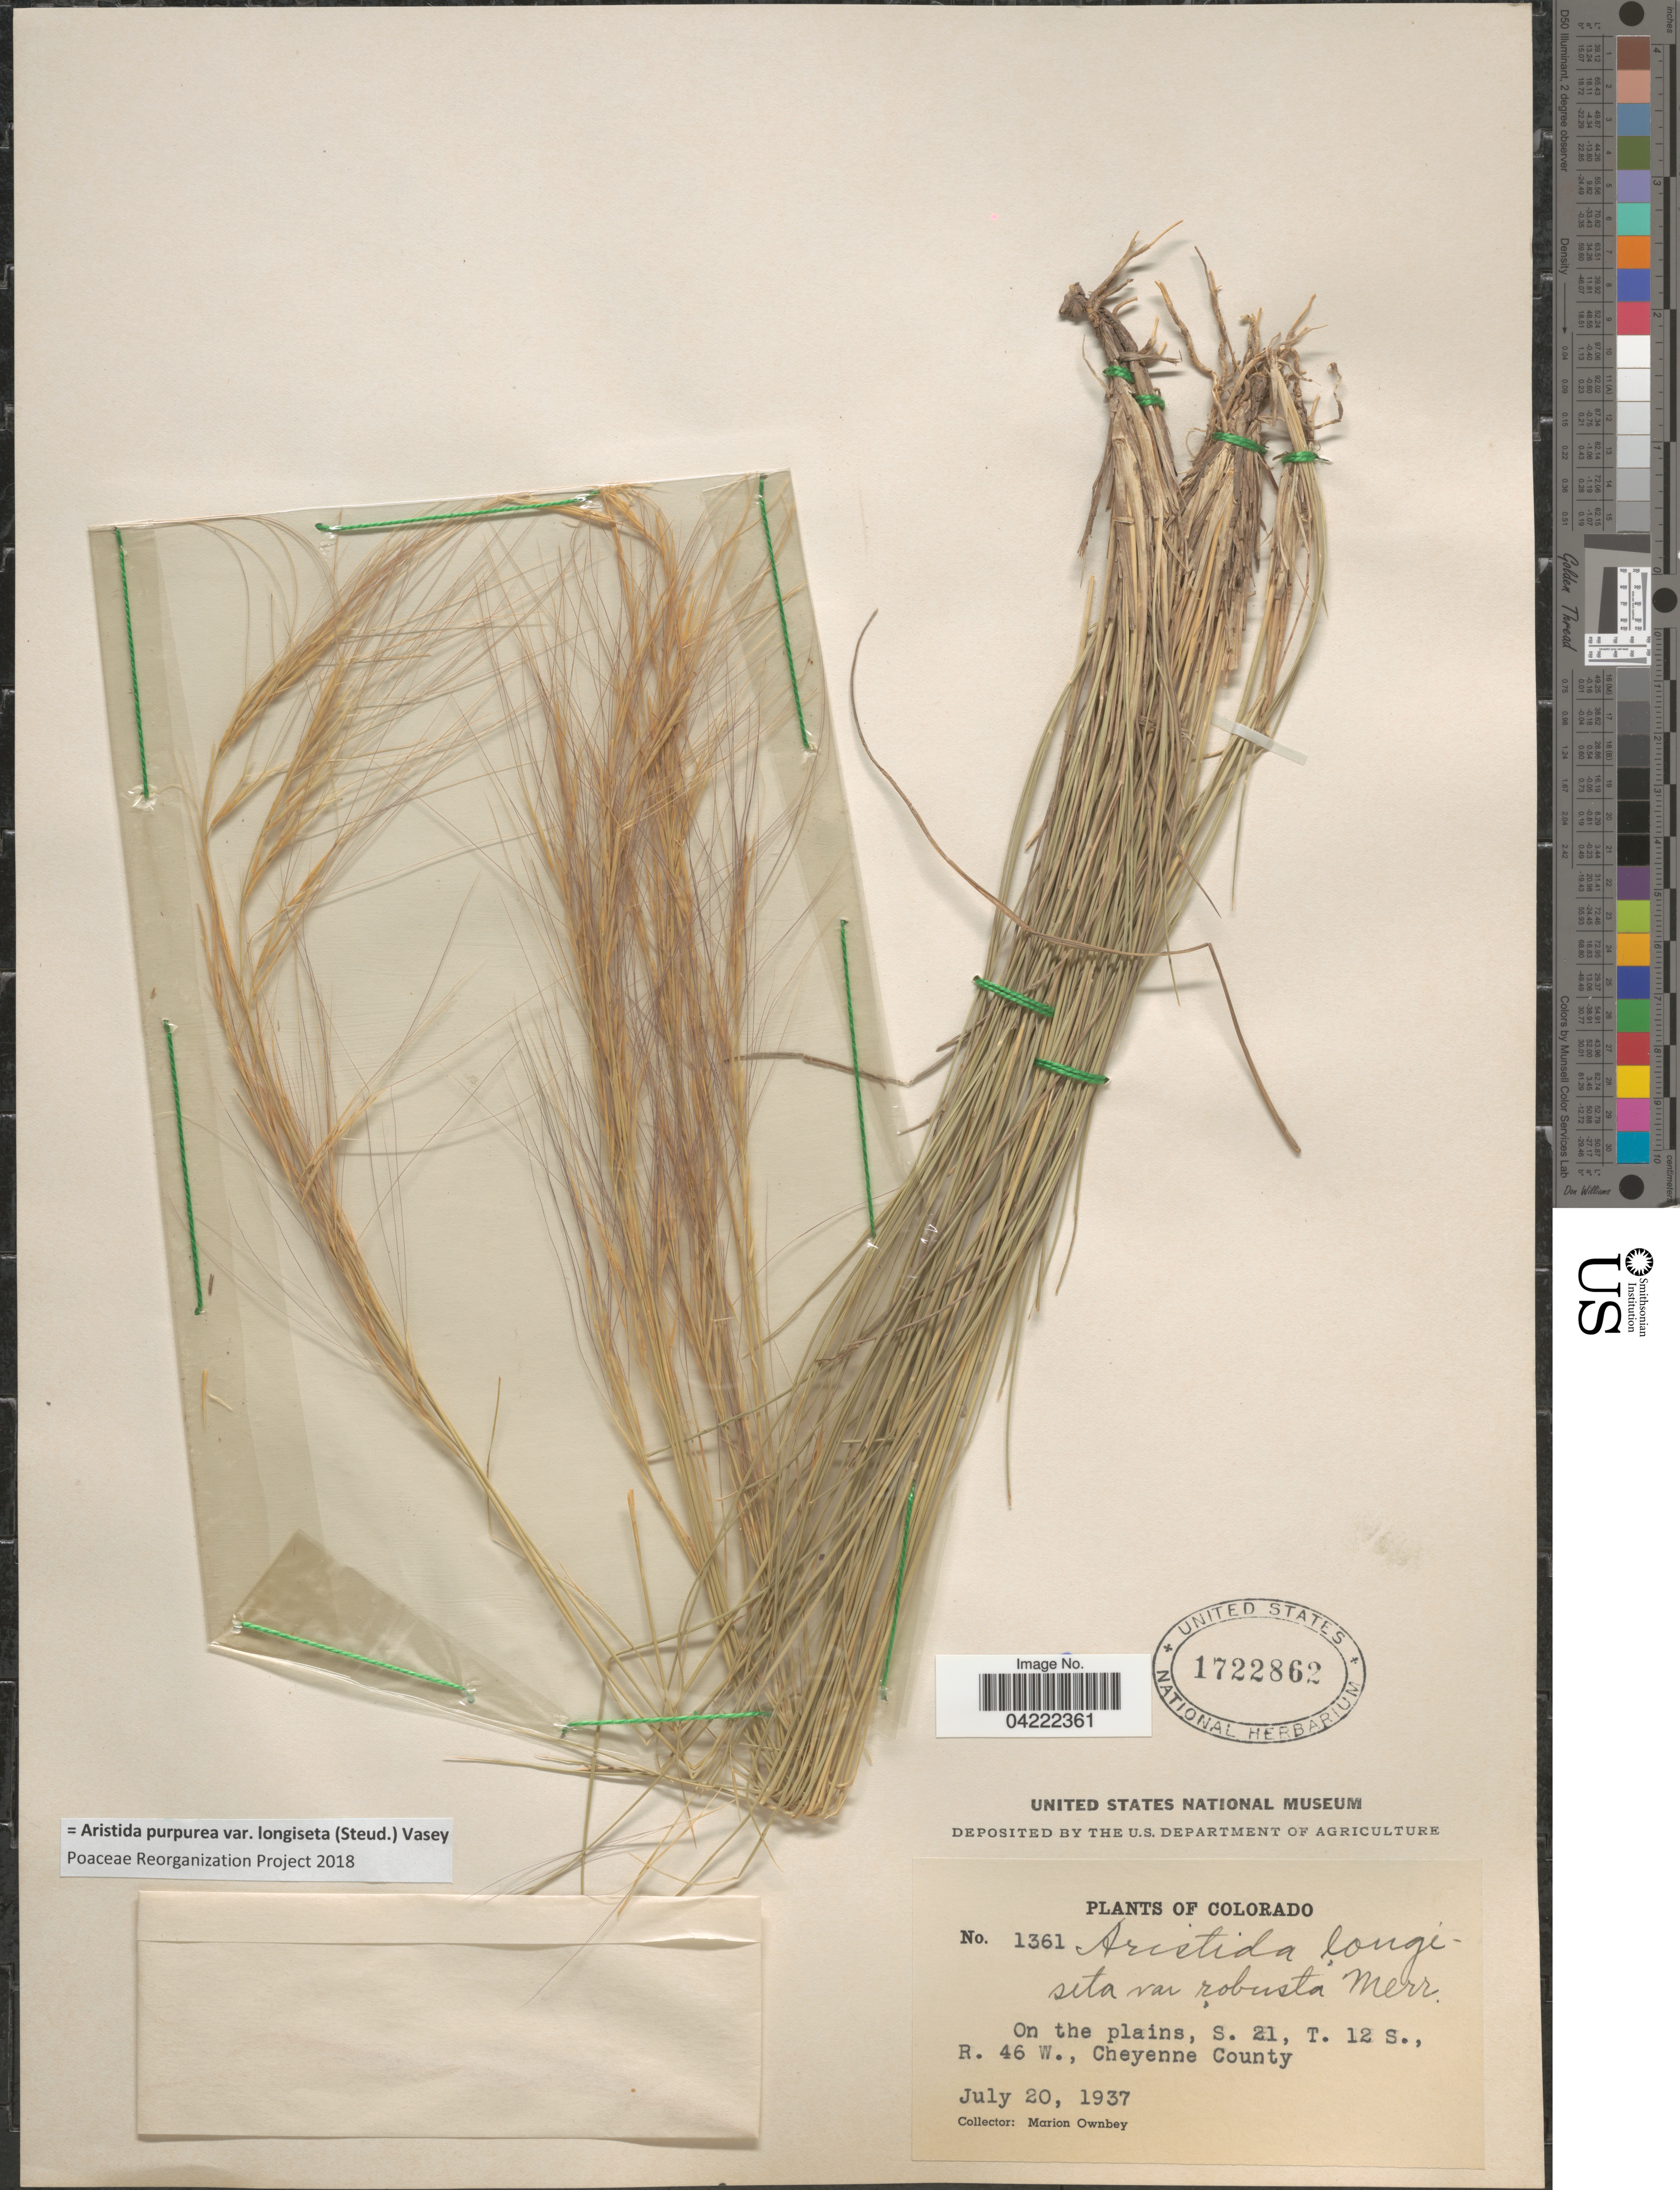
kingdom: Plantae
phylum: Tracheophyta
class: Liliopsida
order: Poales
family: Poaceae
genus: Aristida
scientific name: Aristida purpurea var. longiseta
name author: (Steud.) Vasey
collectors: M. Ownbey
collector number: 1361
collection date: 1937-07-20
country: United States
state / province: Colorado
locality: On the plains, S. 21, T. 12 S., R. 46 W., Cheyenne County.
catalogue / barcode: US 1722862